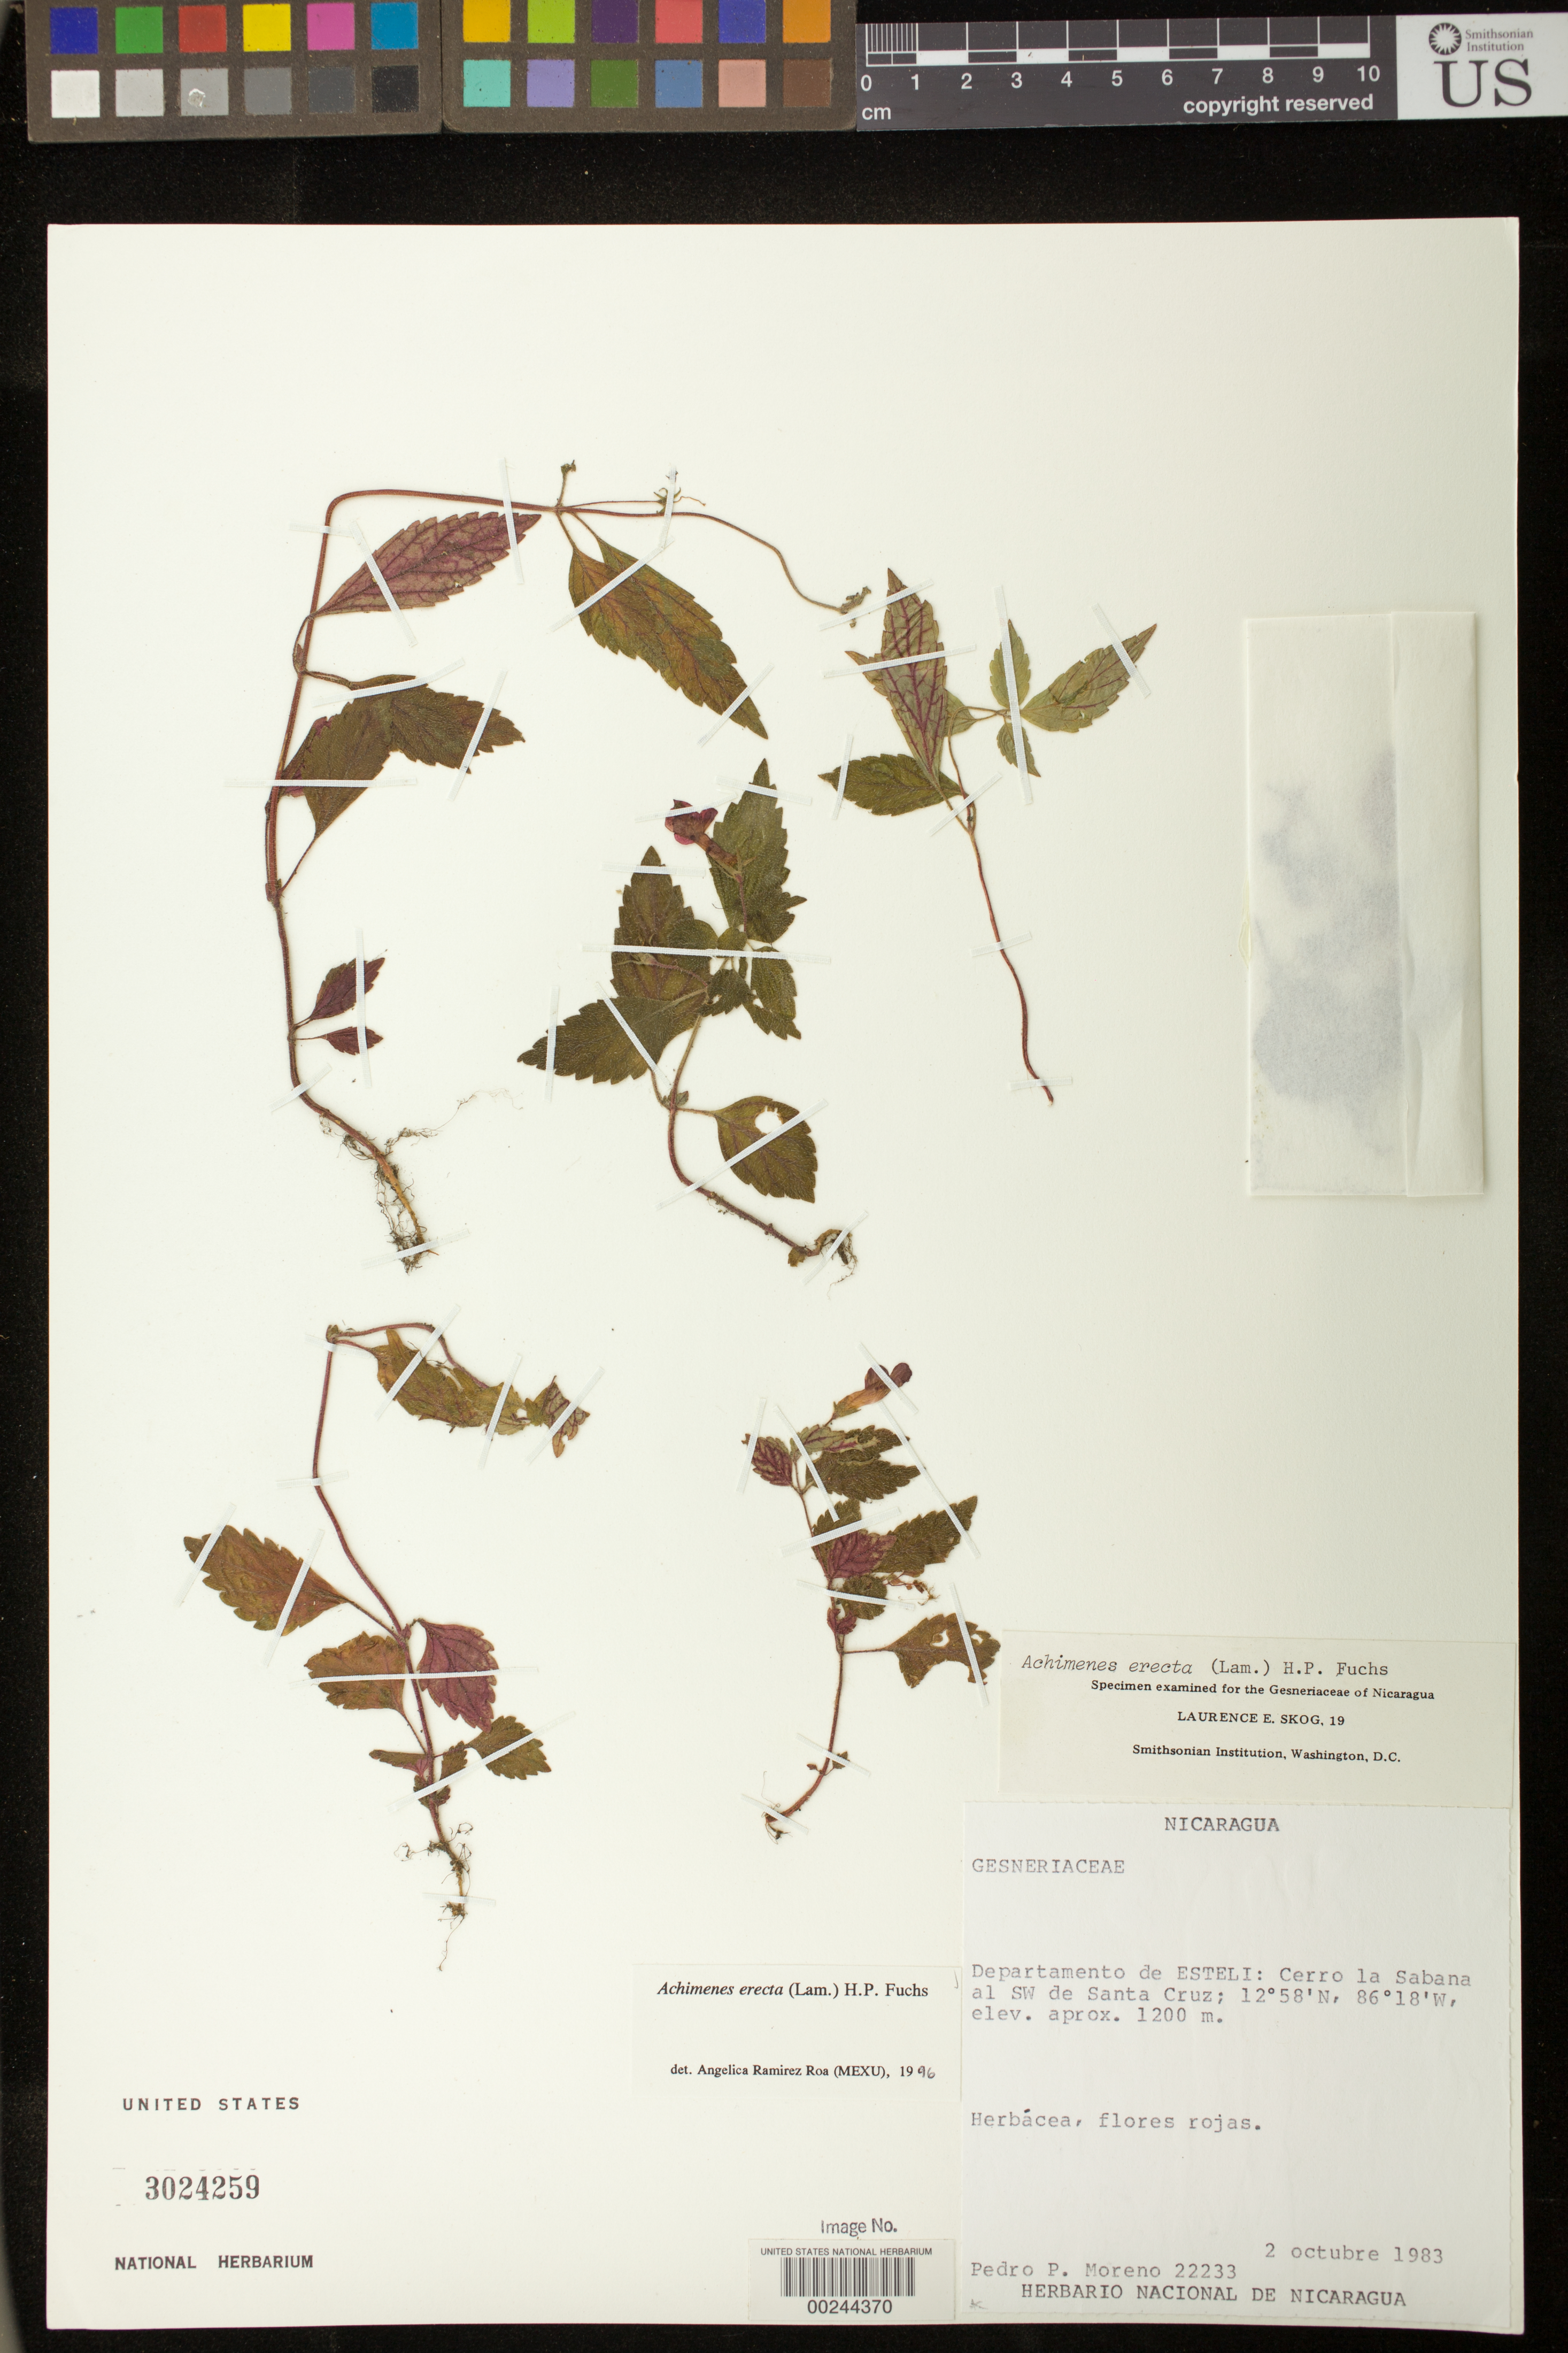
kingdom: Plantae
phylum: Tracheophyta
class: Magnoliopsida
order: Lamiales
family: Gesneriaceae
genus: Achimenes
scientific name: Achimenes erecta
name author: (Lam.) H.P. Fuchs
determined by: Skog, Laurence E.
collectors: P. Moreno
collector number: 22233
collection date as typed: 02 Oct 1983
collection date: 1983-10-02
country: Nicaragua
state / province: Esteli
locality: Cerro la Sabana al SW de Santa Cruz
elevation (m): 1200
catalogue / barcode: US 3024259